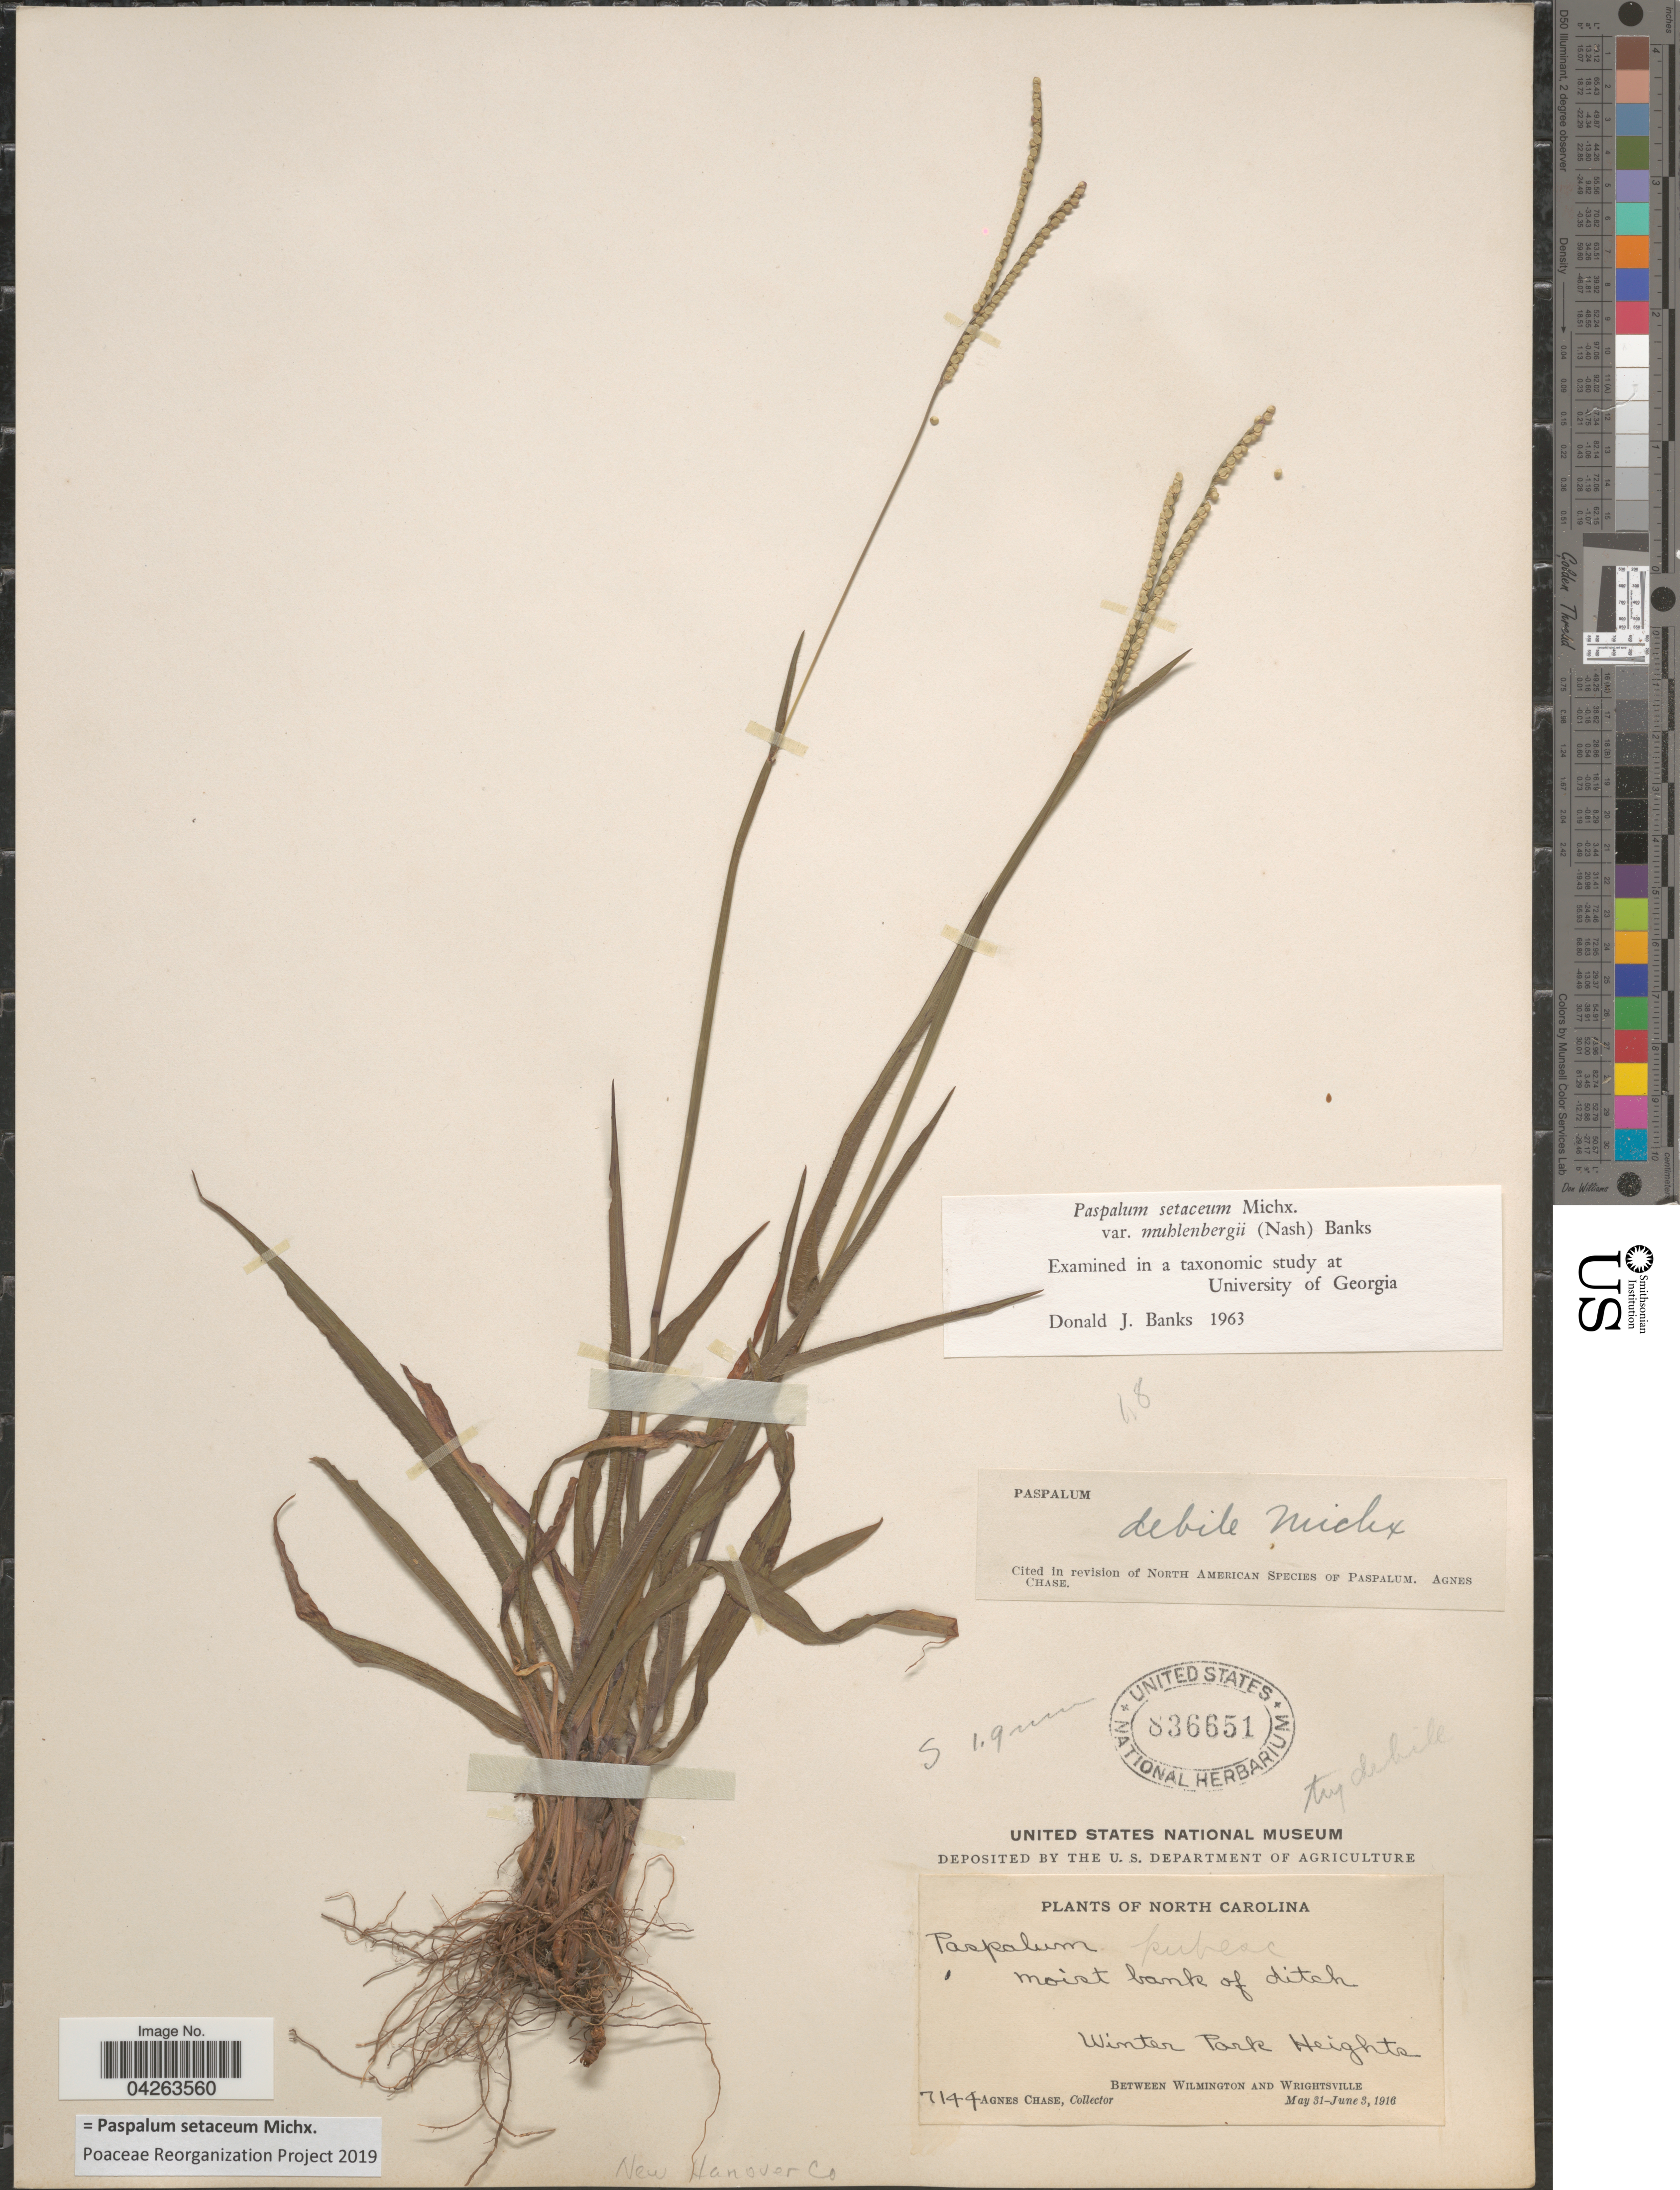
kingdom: Plantae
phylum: Tracheophyta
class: Liliopsida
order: Poales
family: Poaceae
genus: Paspalum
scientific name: Paspalum setaceum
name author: Michx.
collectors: A. Chase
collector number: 7144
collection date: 1916-05-31/1916-06-03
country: United States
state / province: North Carolina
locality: Winter Park Heights. Between Wilmington and Wrightsville.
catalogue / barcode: US 836651